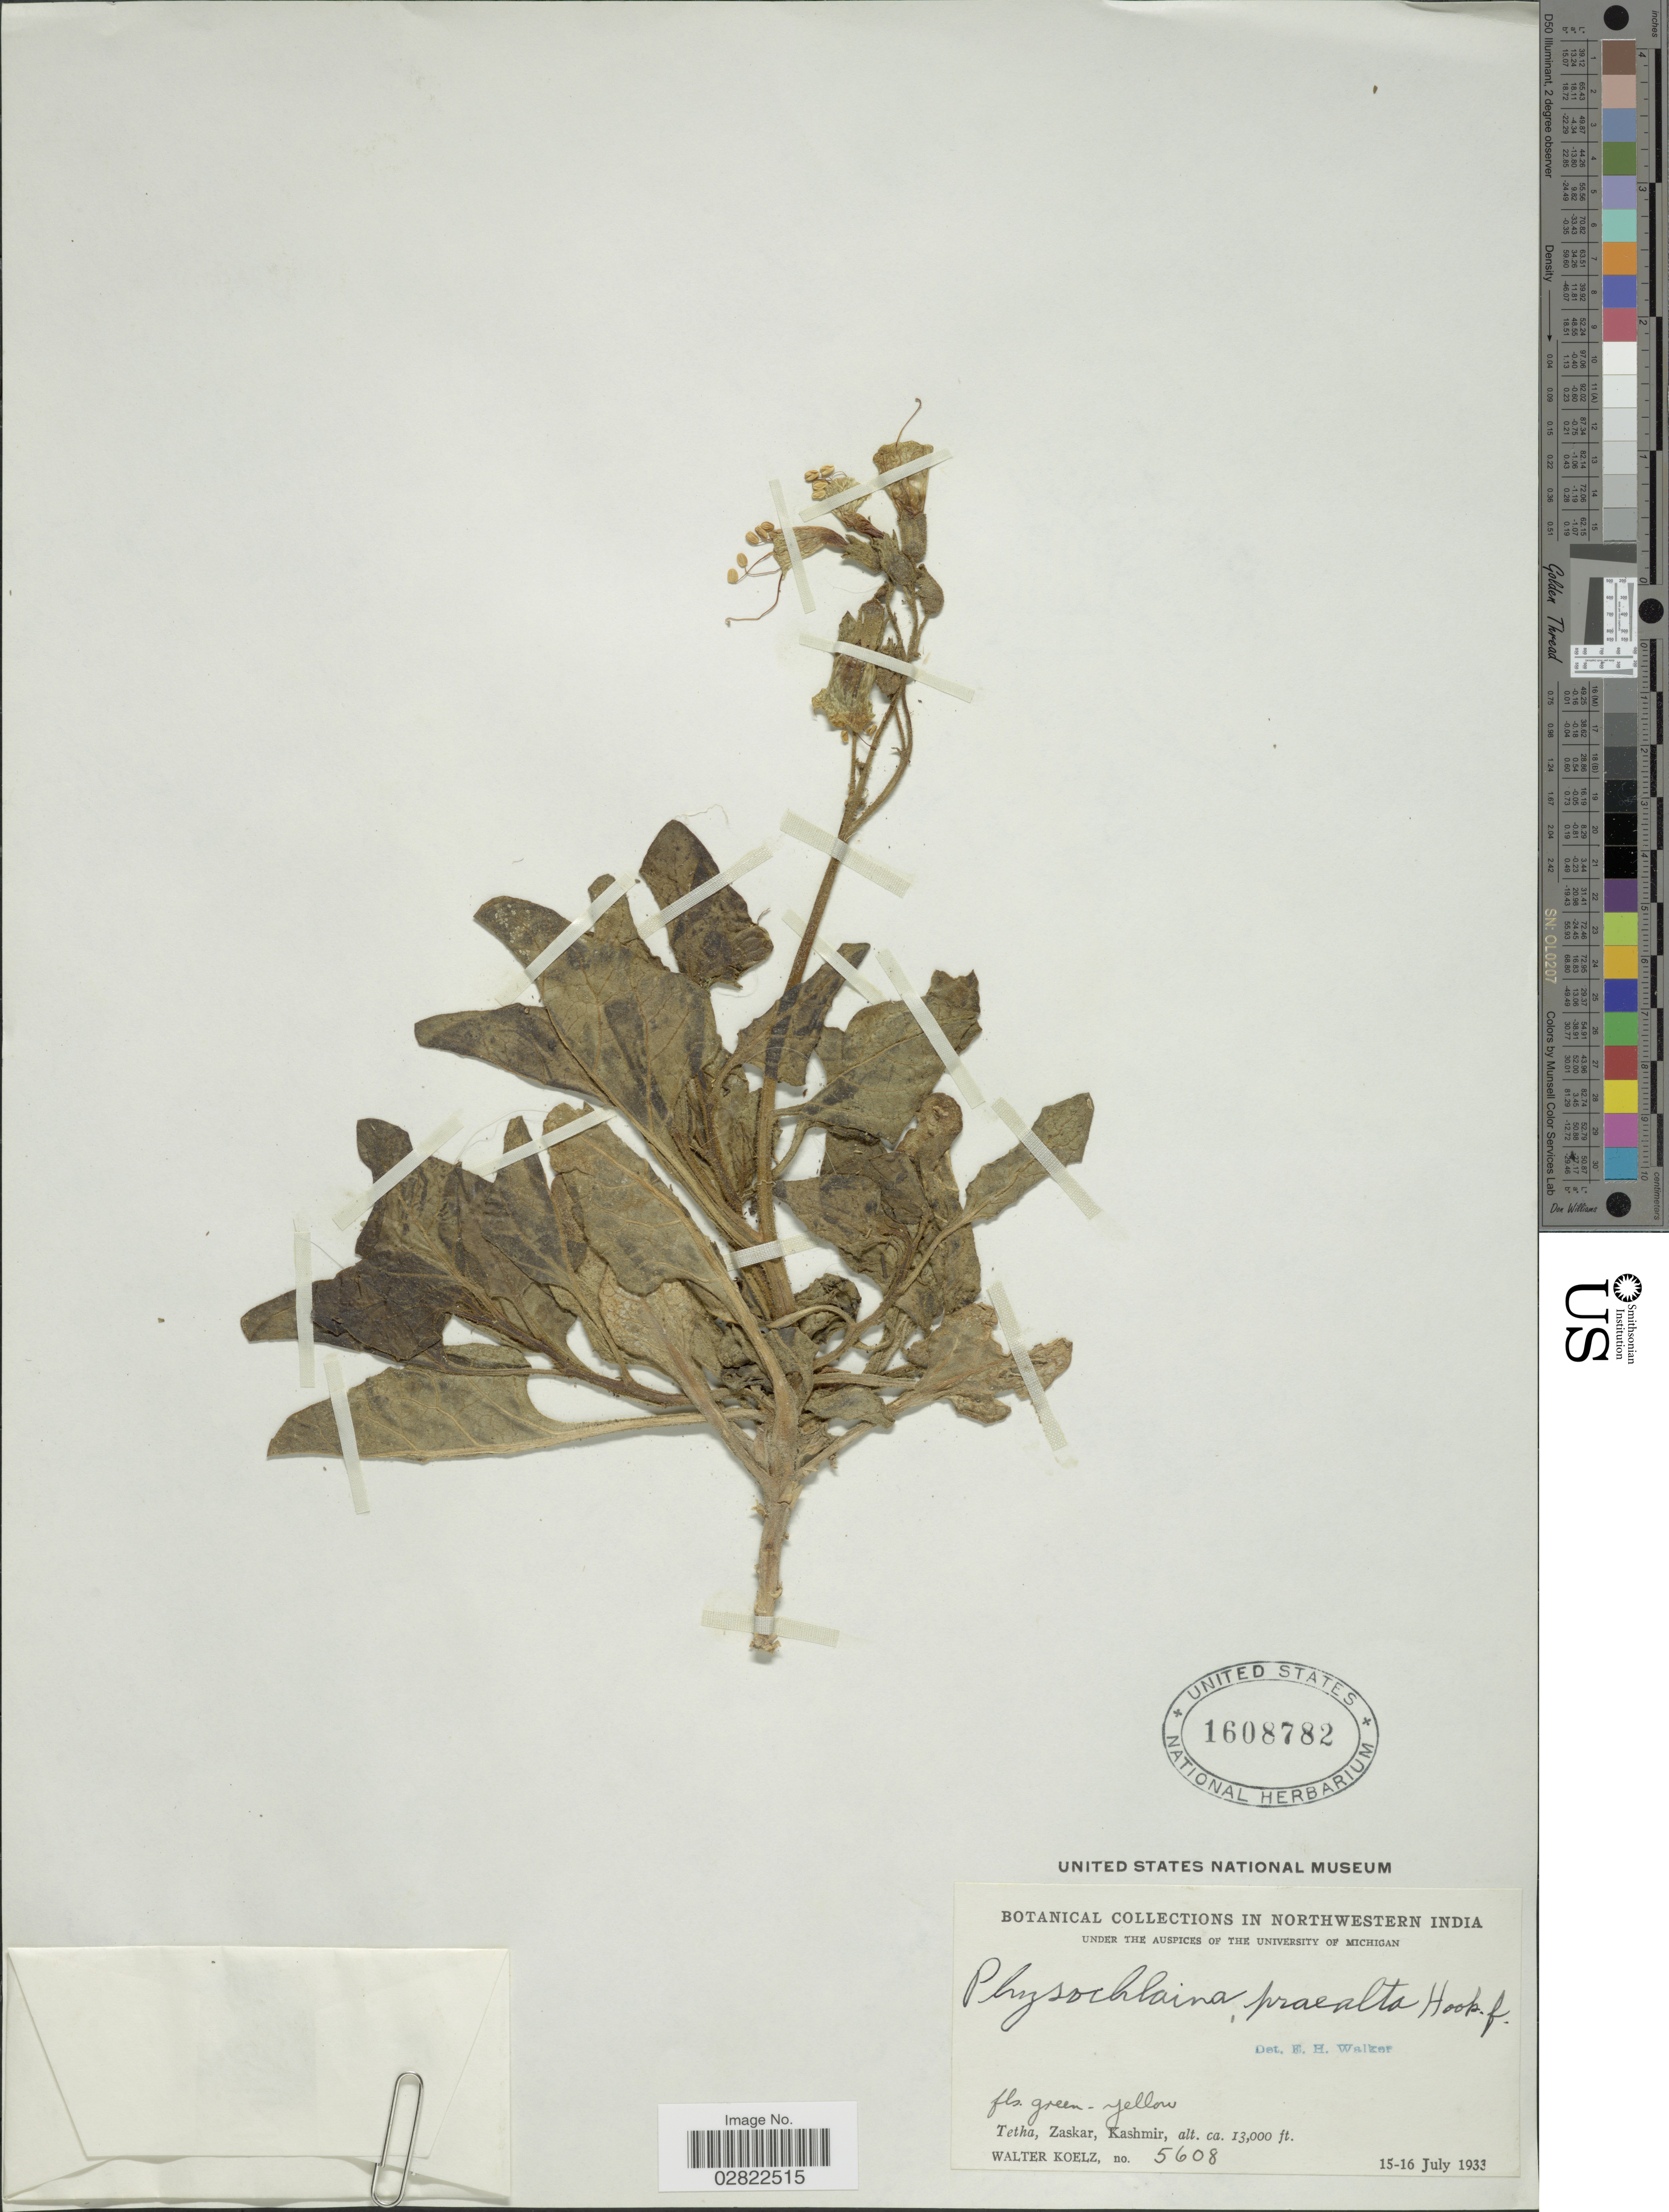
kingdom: Plantae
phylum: Tracheophyta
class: Magnoliopsida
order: Solanales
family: Solanaceae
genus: Physochlaina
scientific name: Physochlaina praealta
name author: (Decne.) Miers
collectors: W. N. Koelz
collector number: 5608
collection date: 1933-07-15/1933-07-16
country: India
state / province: Jammu and Kashmir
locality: Northwestern India, Tetha, Zaskar, Kashmir.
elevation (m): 3962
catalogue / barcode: US 1608782